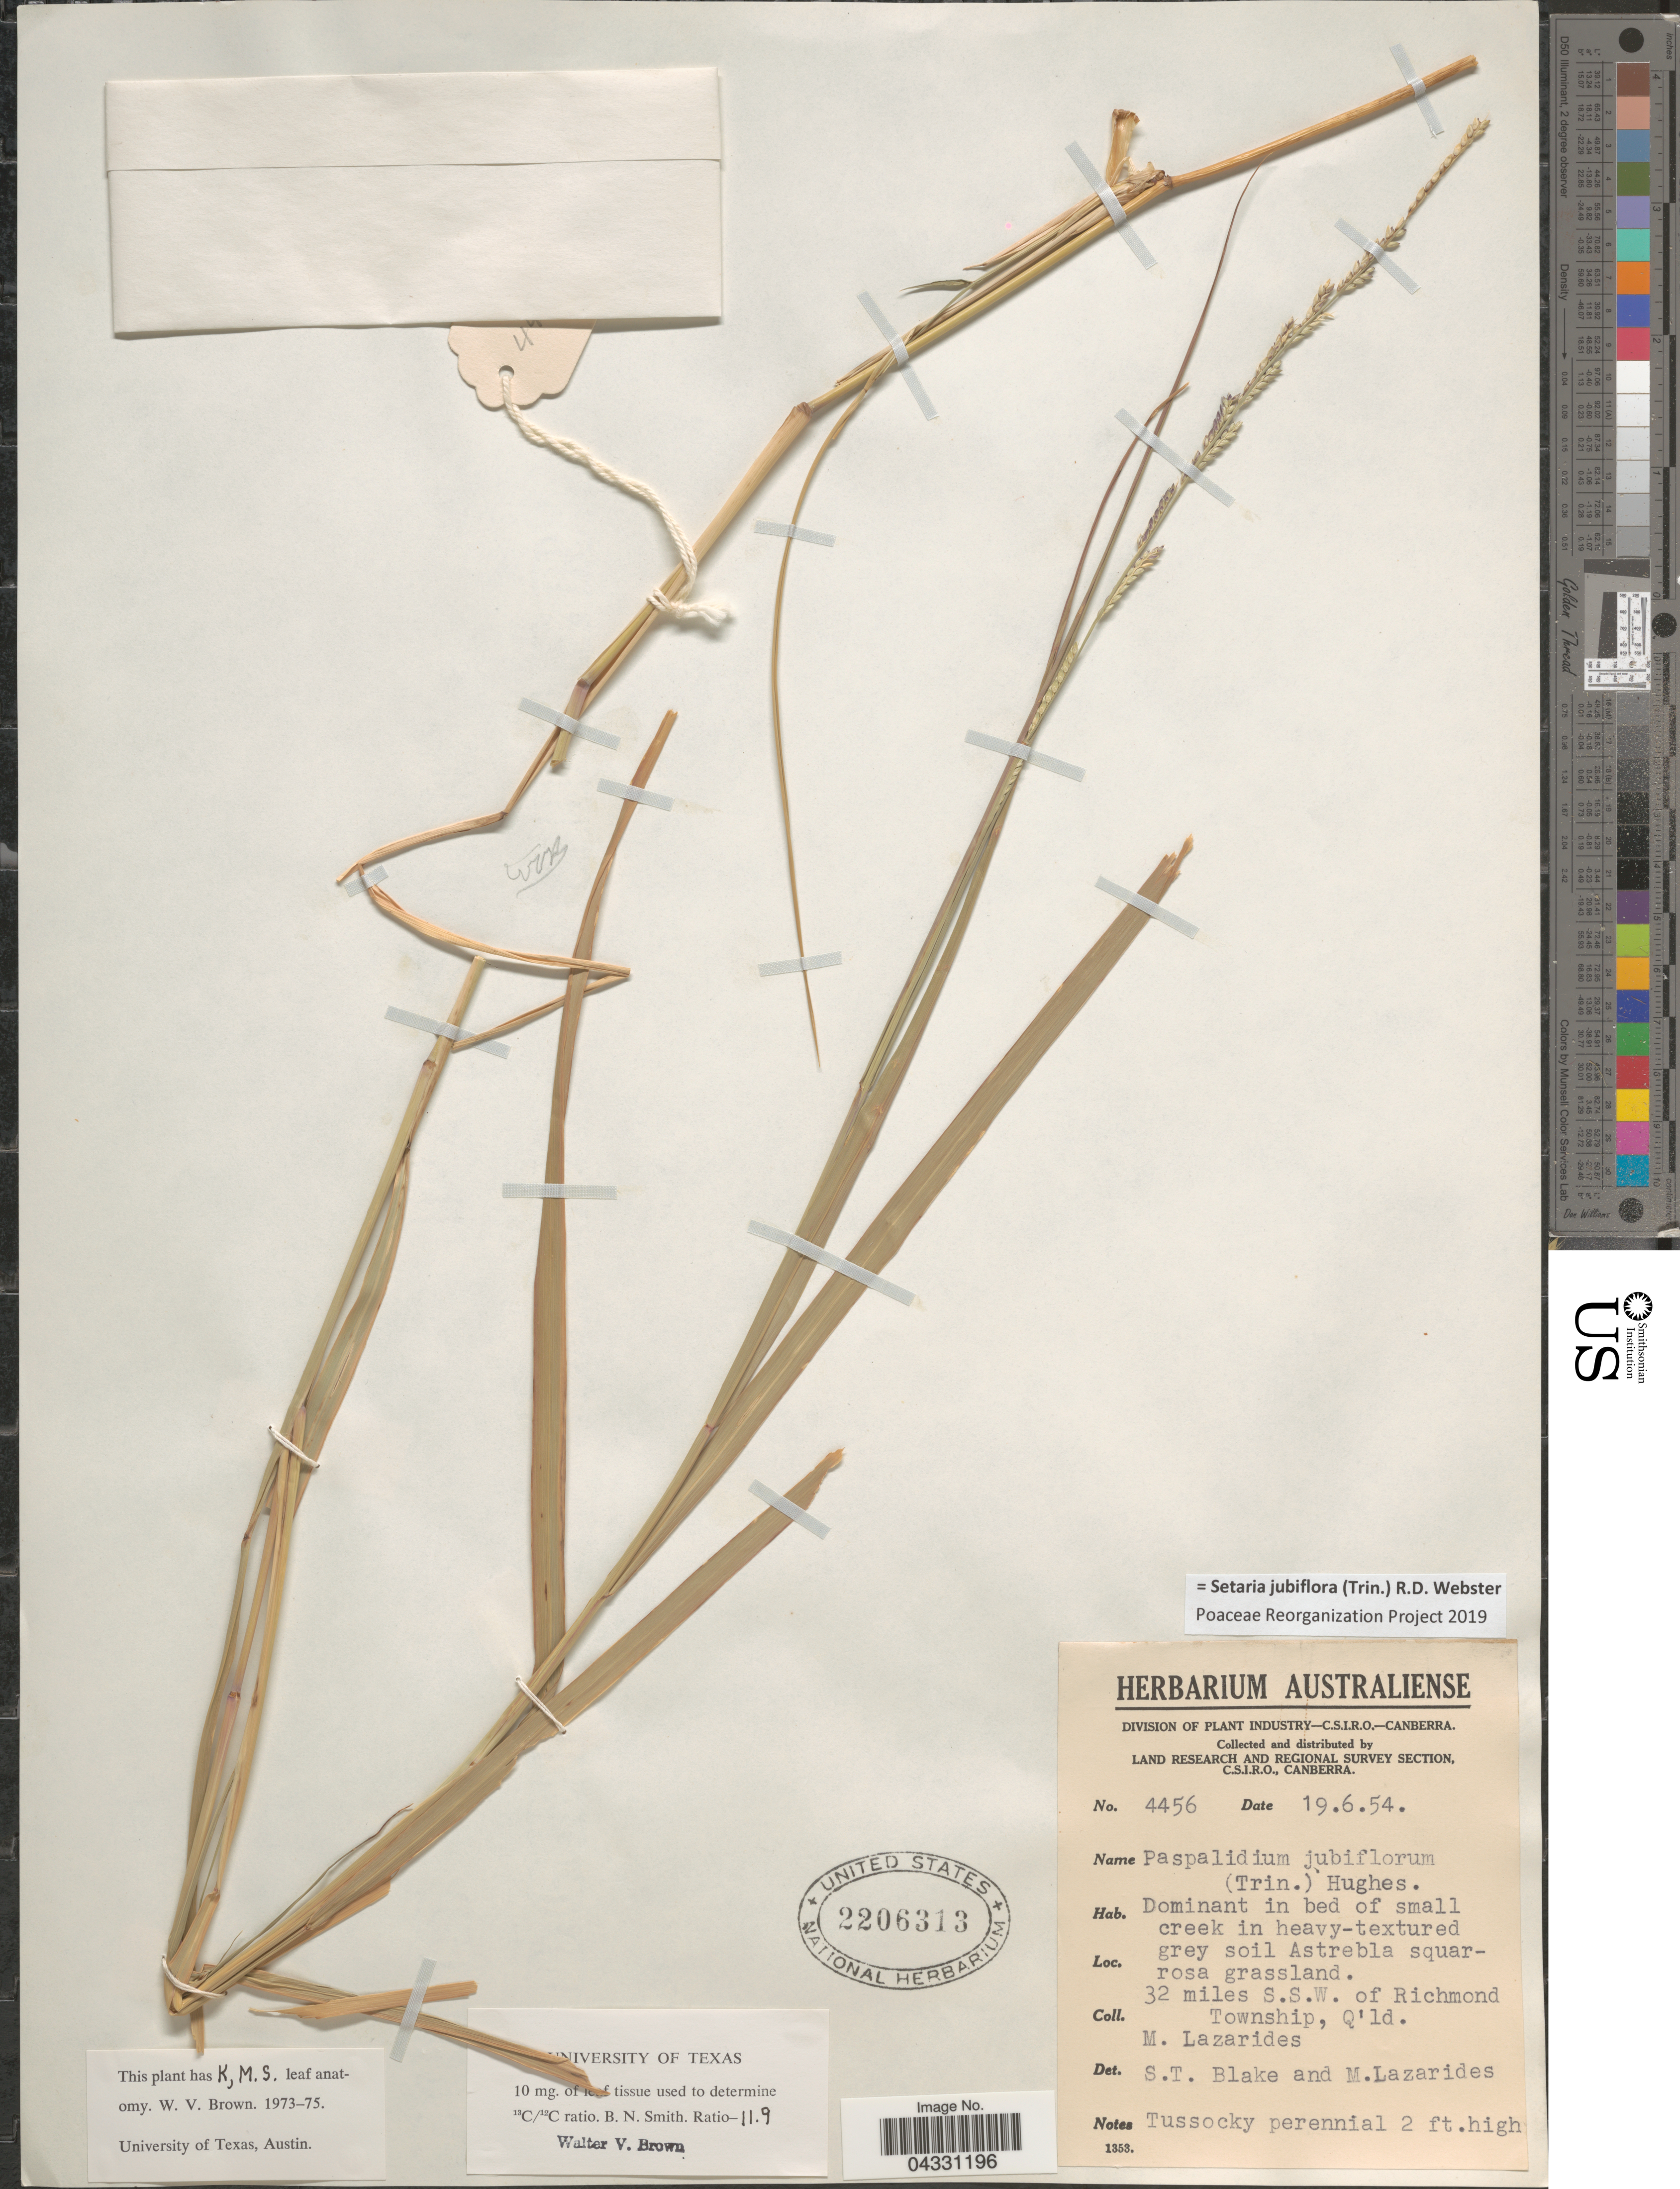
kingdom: Plantae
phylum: Tracheophyta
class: Liliopsida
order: Poales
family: Poaceae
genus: Setaria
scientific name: Setaria jubiflora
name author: (Trin.) R.D. Webster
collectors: M. Lazarides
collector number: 4456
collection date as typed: Transcribed d/m/y: 19/6/54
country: Australia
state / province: Queensland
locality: Land Research and Regional Survey Section. 32 miles S.S.W. of Richmond Township.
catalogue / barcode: US 2206313